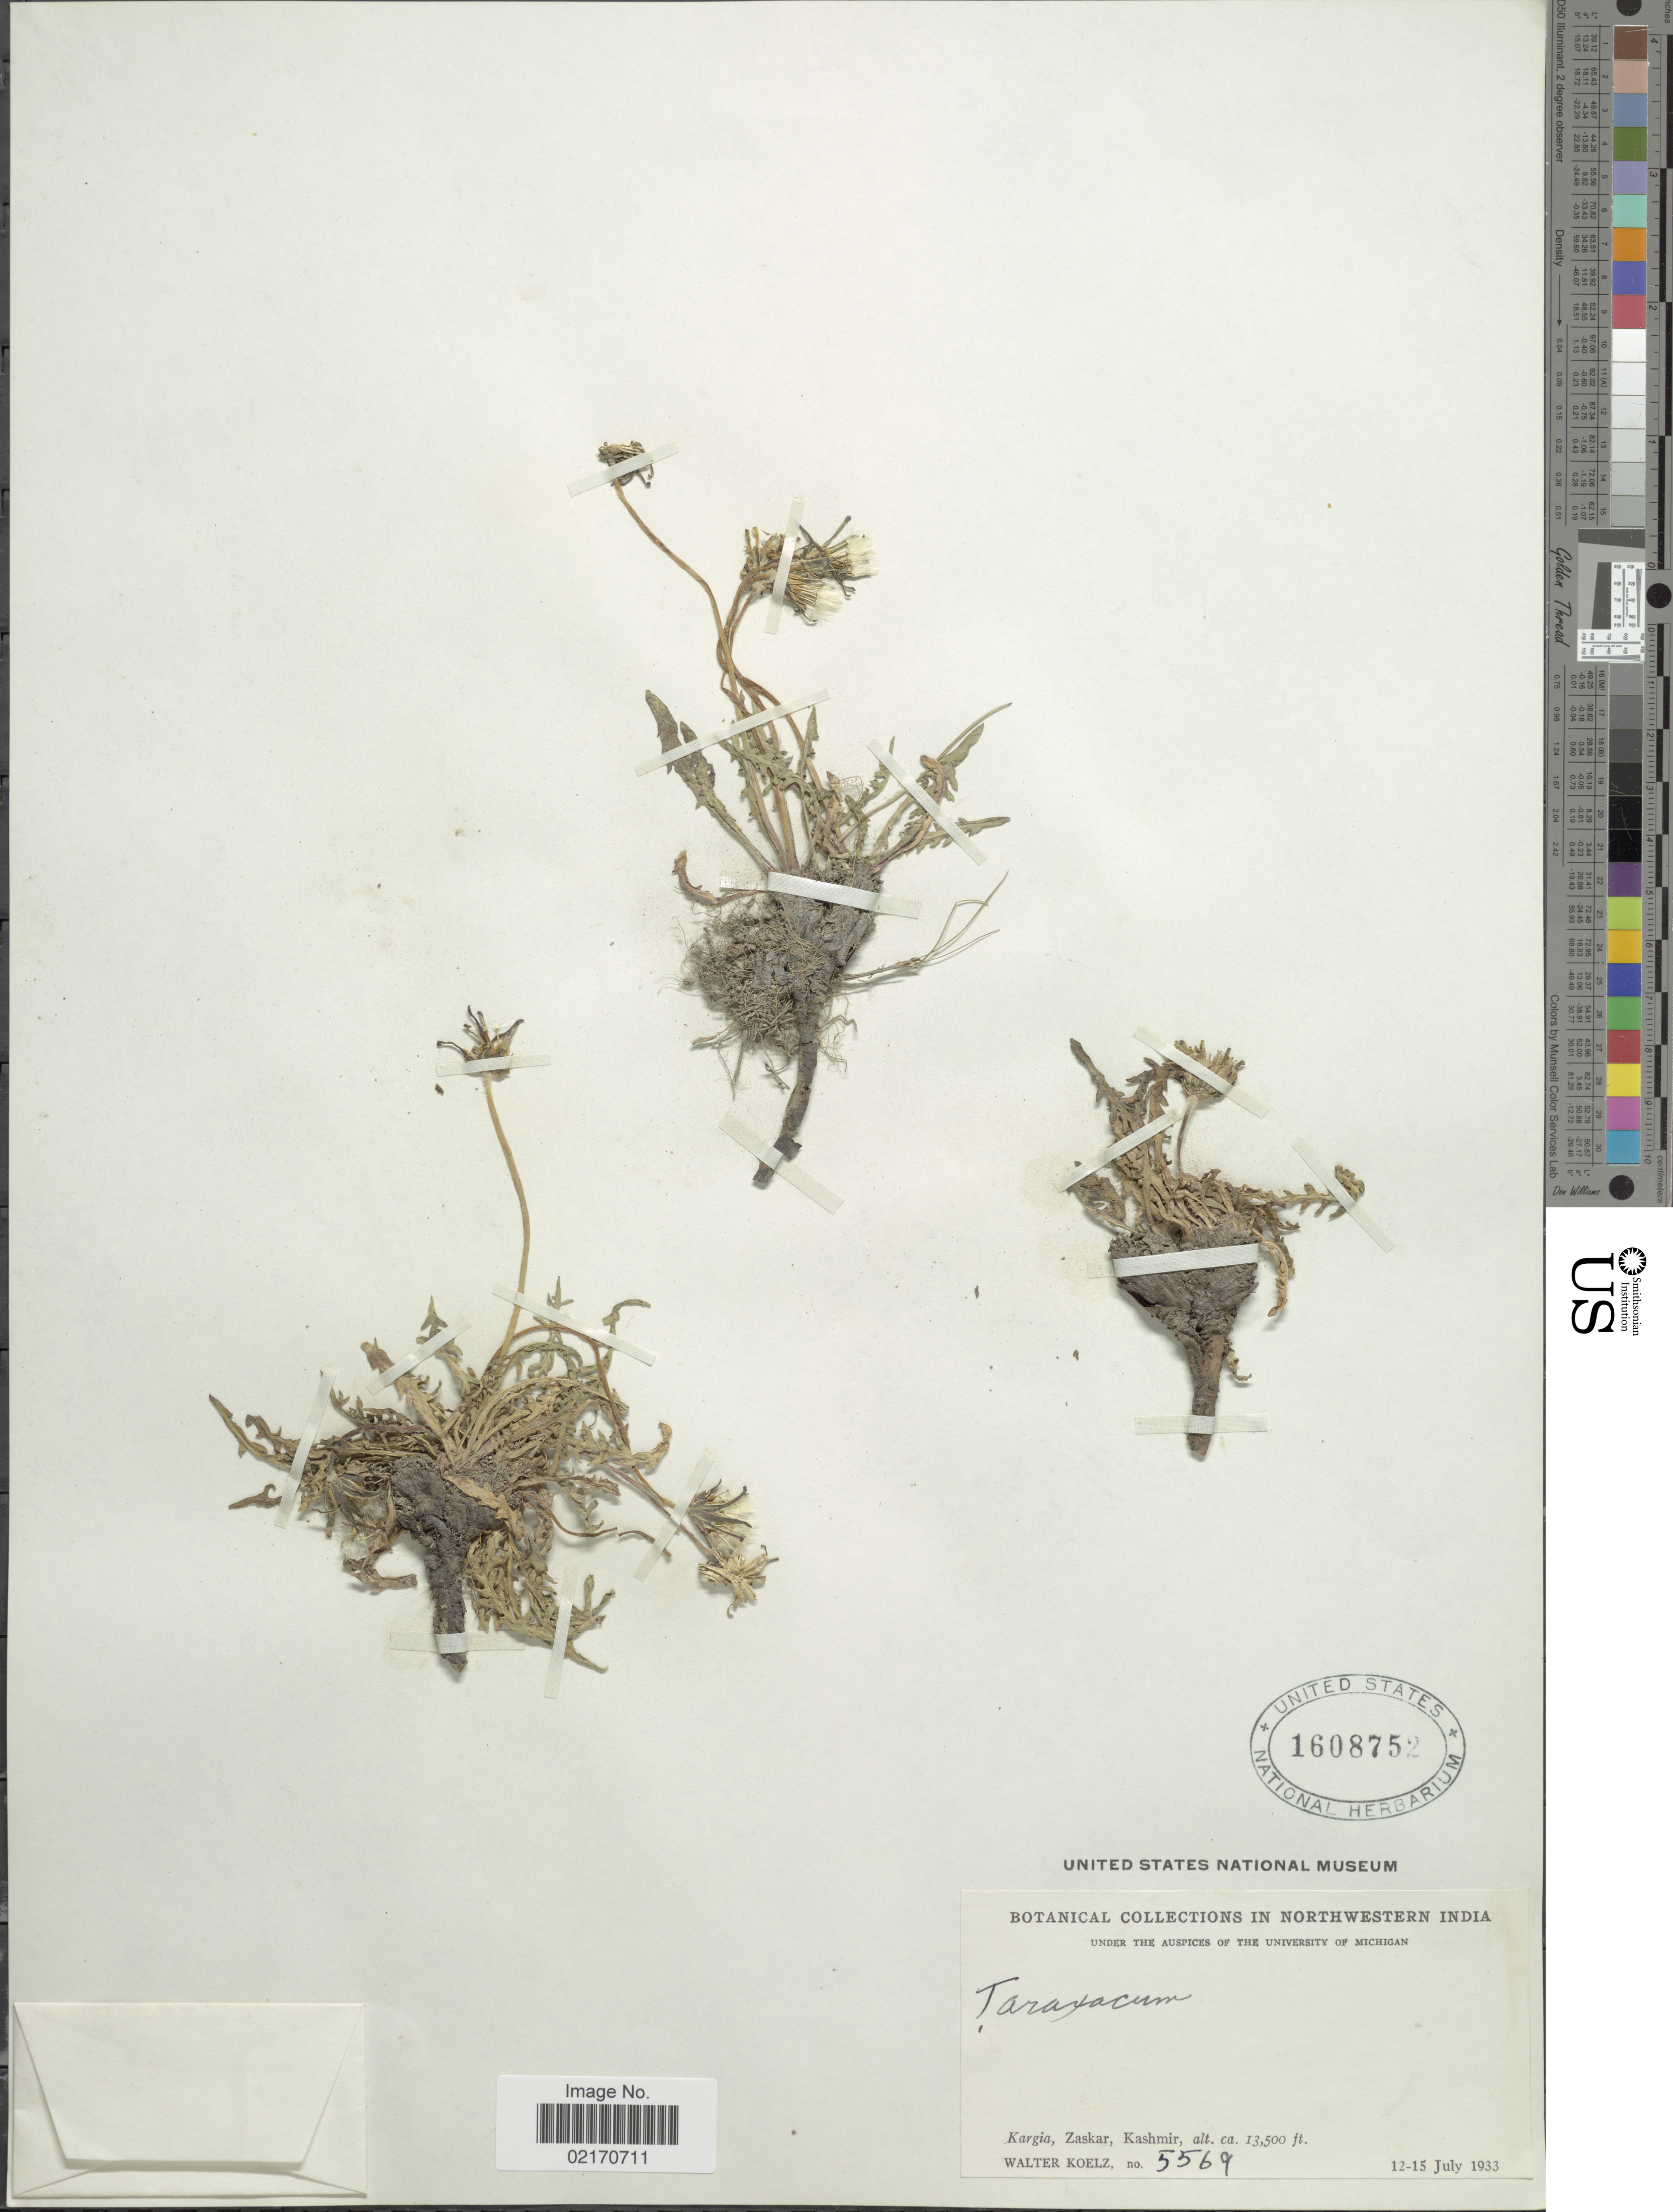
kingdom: Plantae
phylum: Tracheophyta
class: Magnoliopsida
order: Asterales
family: Asteraceae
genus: Taraxacum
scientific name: Taraxacum sp.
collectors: W. N. Koelz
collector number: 5569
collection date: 1933-07-12/1933-07-15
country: India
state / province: Jammu and Kashmir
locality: Northwestern India, Kargia, Zaskar, Kashmir.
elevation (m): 4115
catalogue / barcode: US 1608752